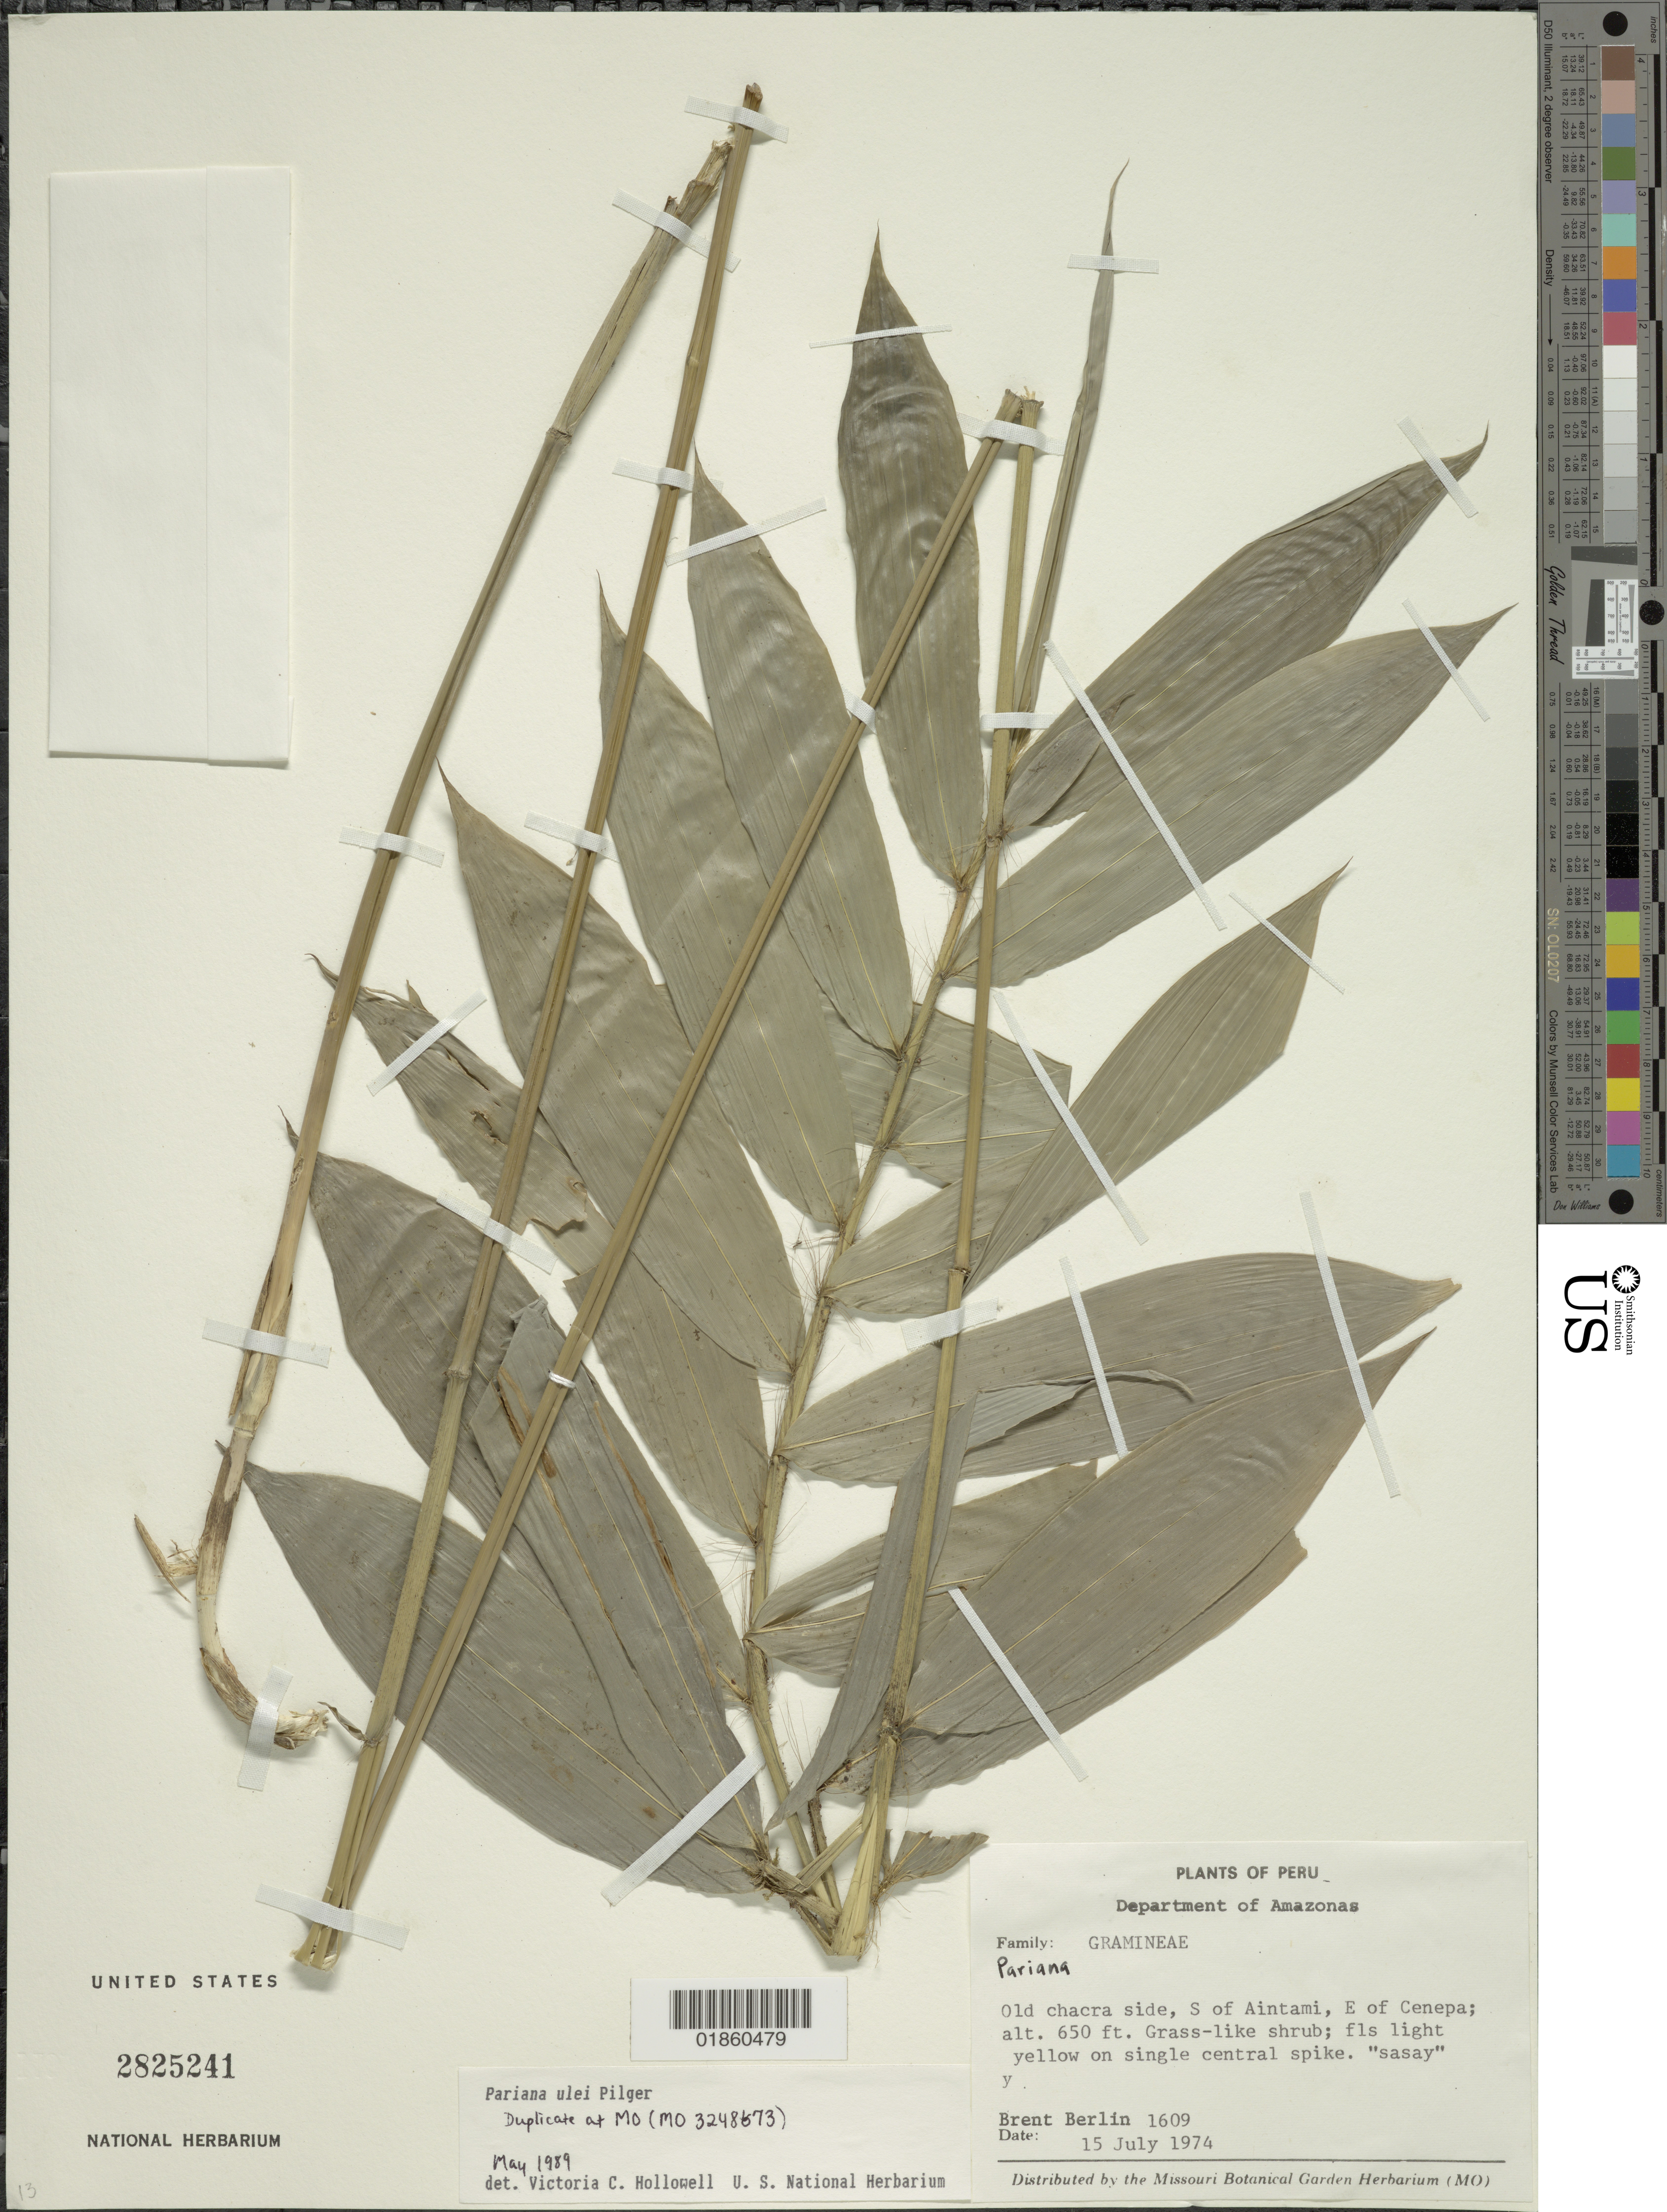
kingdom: Plantae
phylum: Tracheophyta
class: Liliopsida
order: Poales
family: Poaceae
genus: Pariana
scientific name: Pariana ulei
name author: Pilg.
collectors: B. Berlin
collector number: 1609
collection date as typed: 15 Jul 1974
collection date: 1974-07-15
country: Peru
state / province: Amazonas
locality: Old chacra side, S of Aintami, E of Cenepa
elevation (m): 198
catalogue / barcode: US 2825241